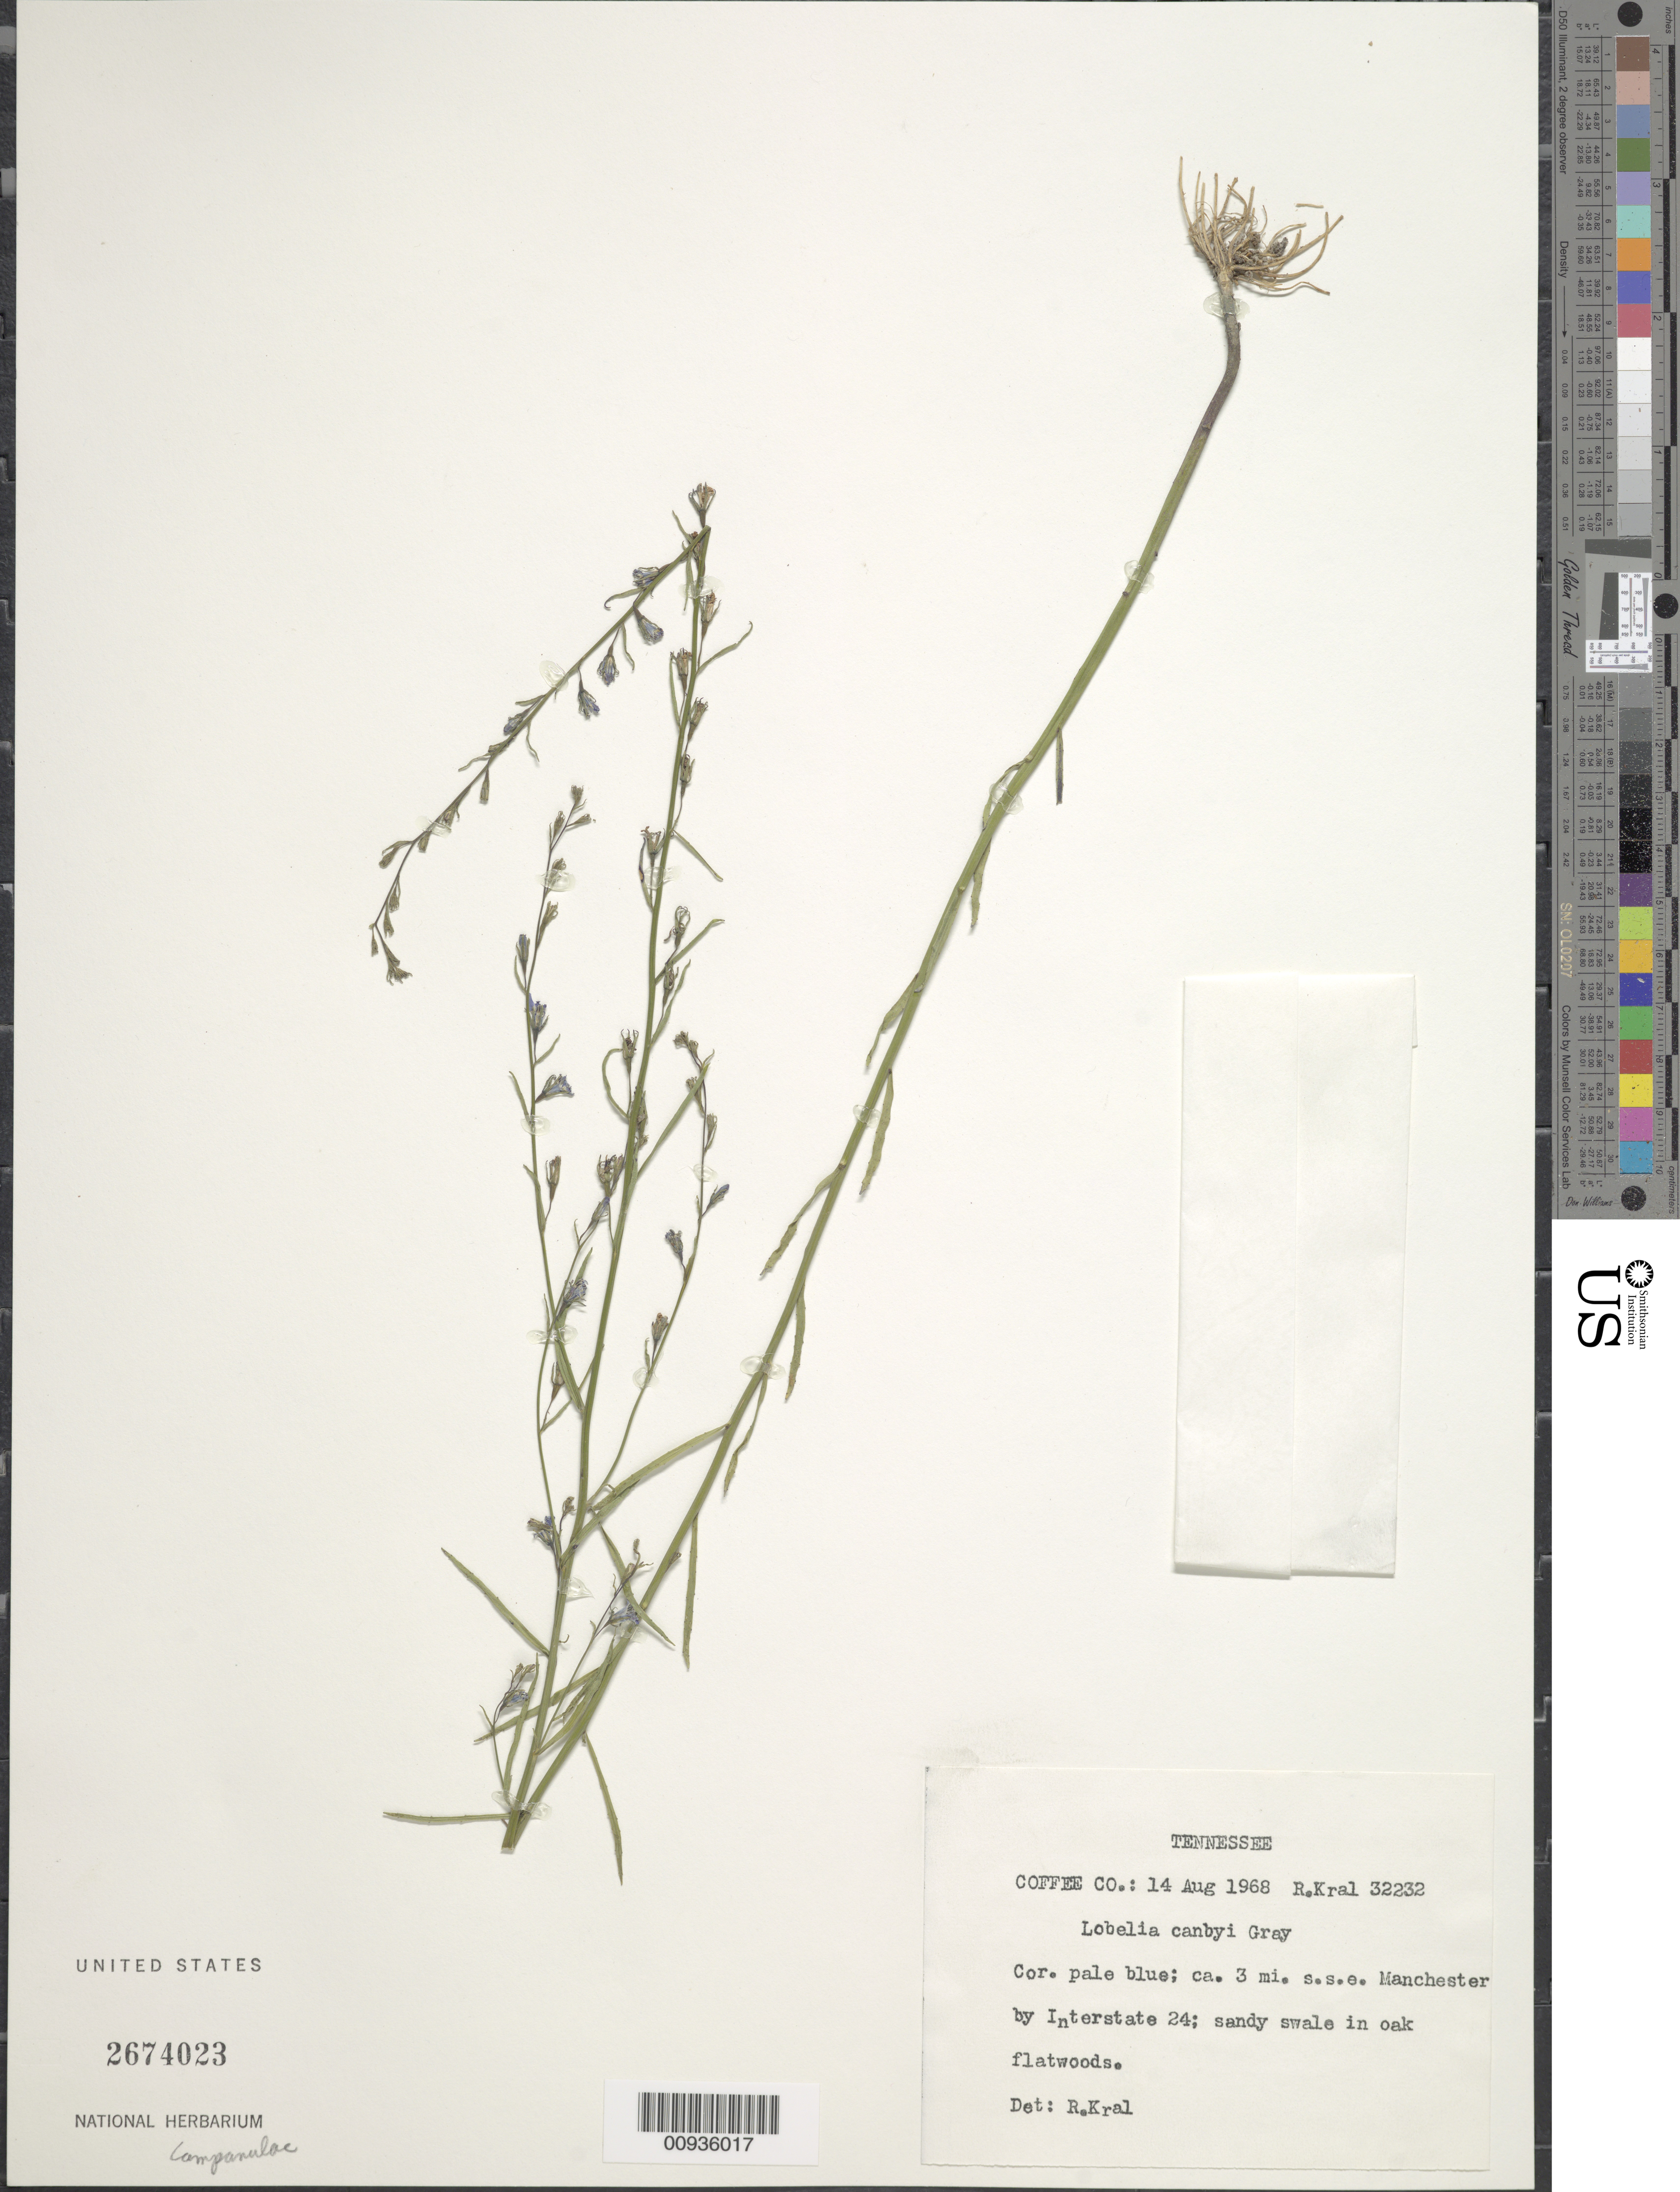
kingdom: Plantae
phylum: Tracheophyta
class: Magnoliopsida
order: Asterales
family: Campanulaceae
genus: Lobelia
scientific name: Lobelia canbyi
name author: A. Gray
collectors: R. Kral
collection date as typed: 14 Aug 1968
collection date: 1968-08-14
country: United States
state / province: Tennessee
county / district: Coffee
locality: Ca. 3 mi. SSE Manchester by Interstate 24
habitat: sandy swale in oak flatwoods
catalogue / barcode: US 2674023